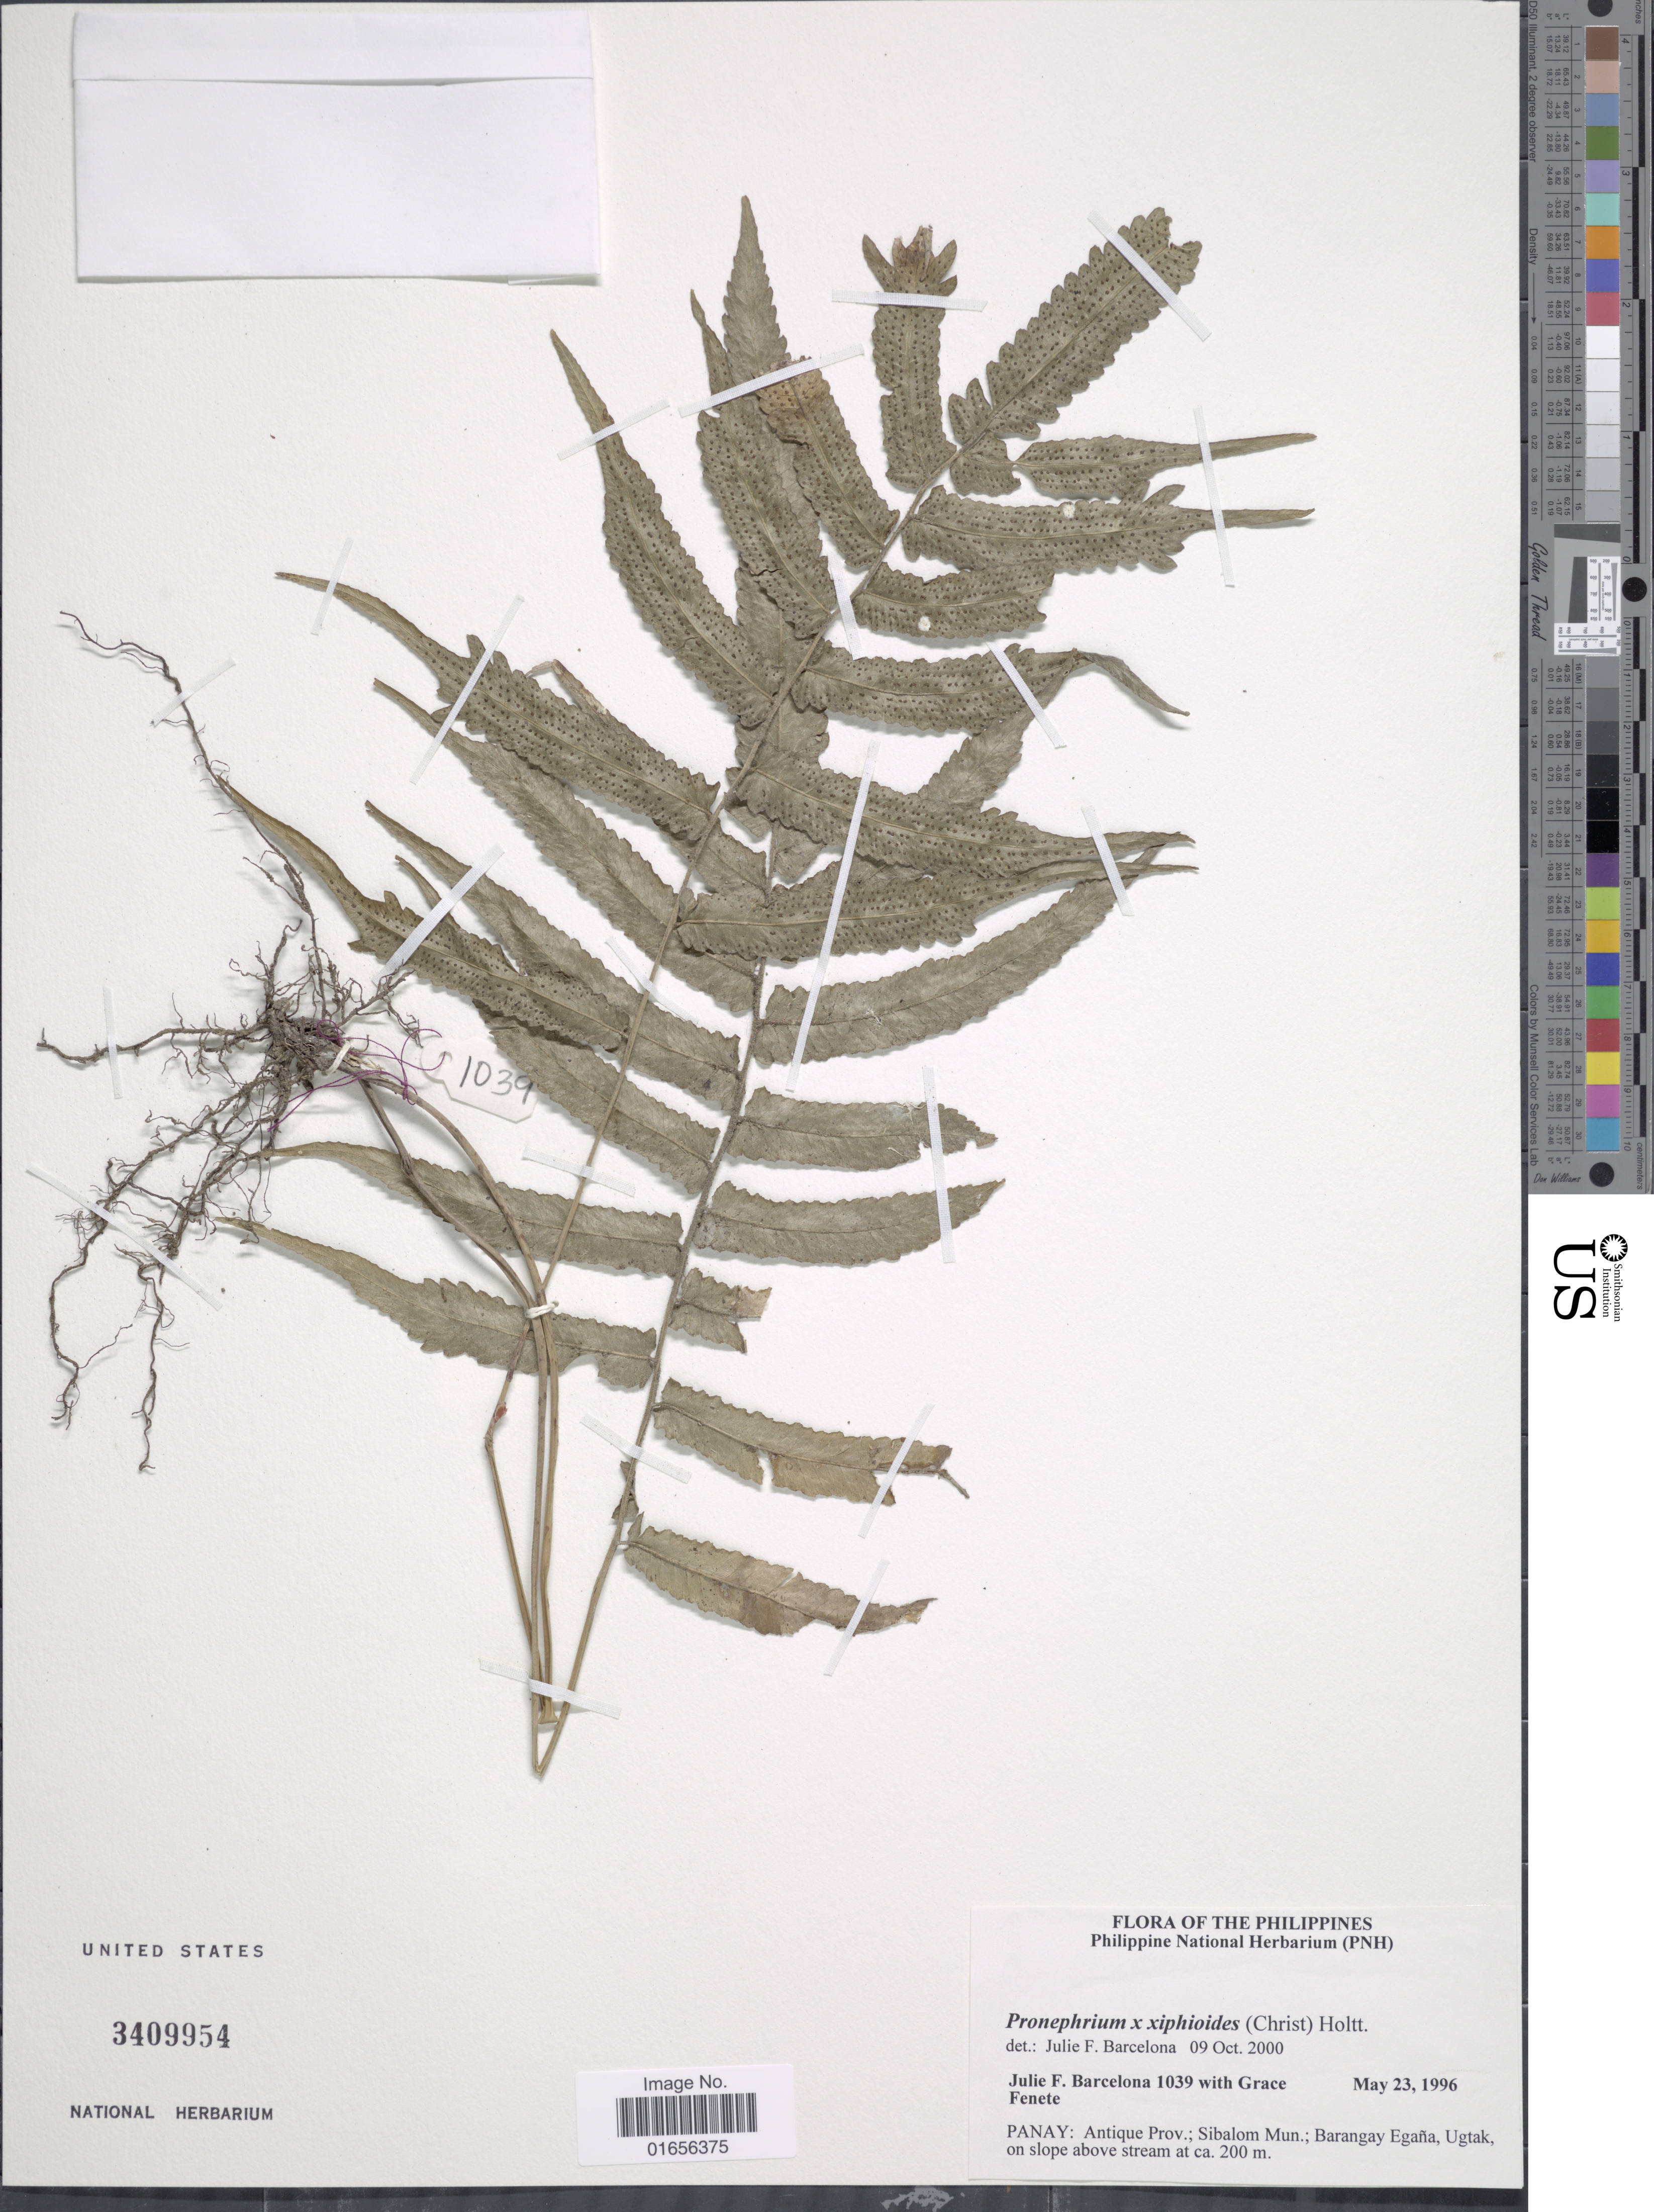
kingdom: Plantae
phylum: Tracheophyta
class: Polypodiopsida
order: Polypodiales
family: Thelypteridaceae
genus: Pronephrium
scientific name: Pronephrium xiphioides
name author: (C. Chr.) Holttum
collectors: J. F. Barcelona & G. Fenete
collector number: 1039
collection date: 1996-05-23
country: Philippines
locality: The Philippines, Panay, Antique Prov.; Sibalom Mun.; Barangay Egaña, Ugtak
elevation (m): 200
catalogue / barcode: US 3409954